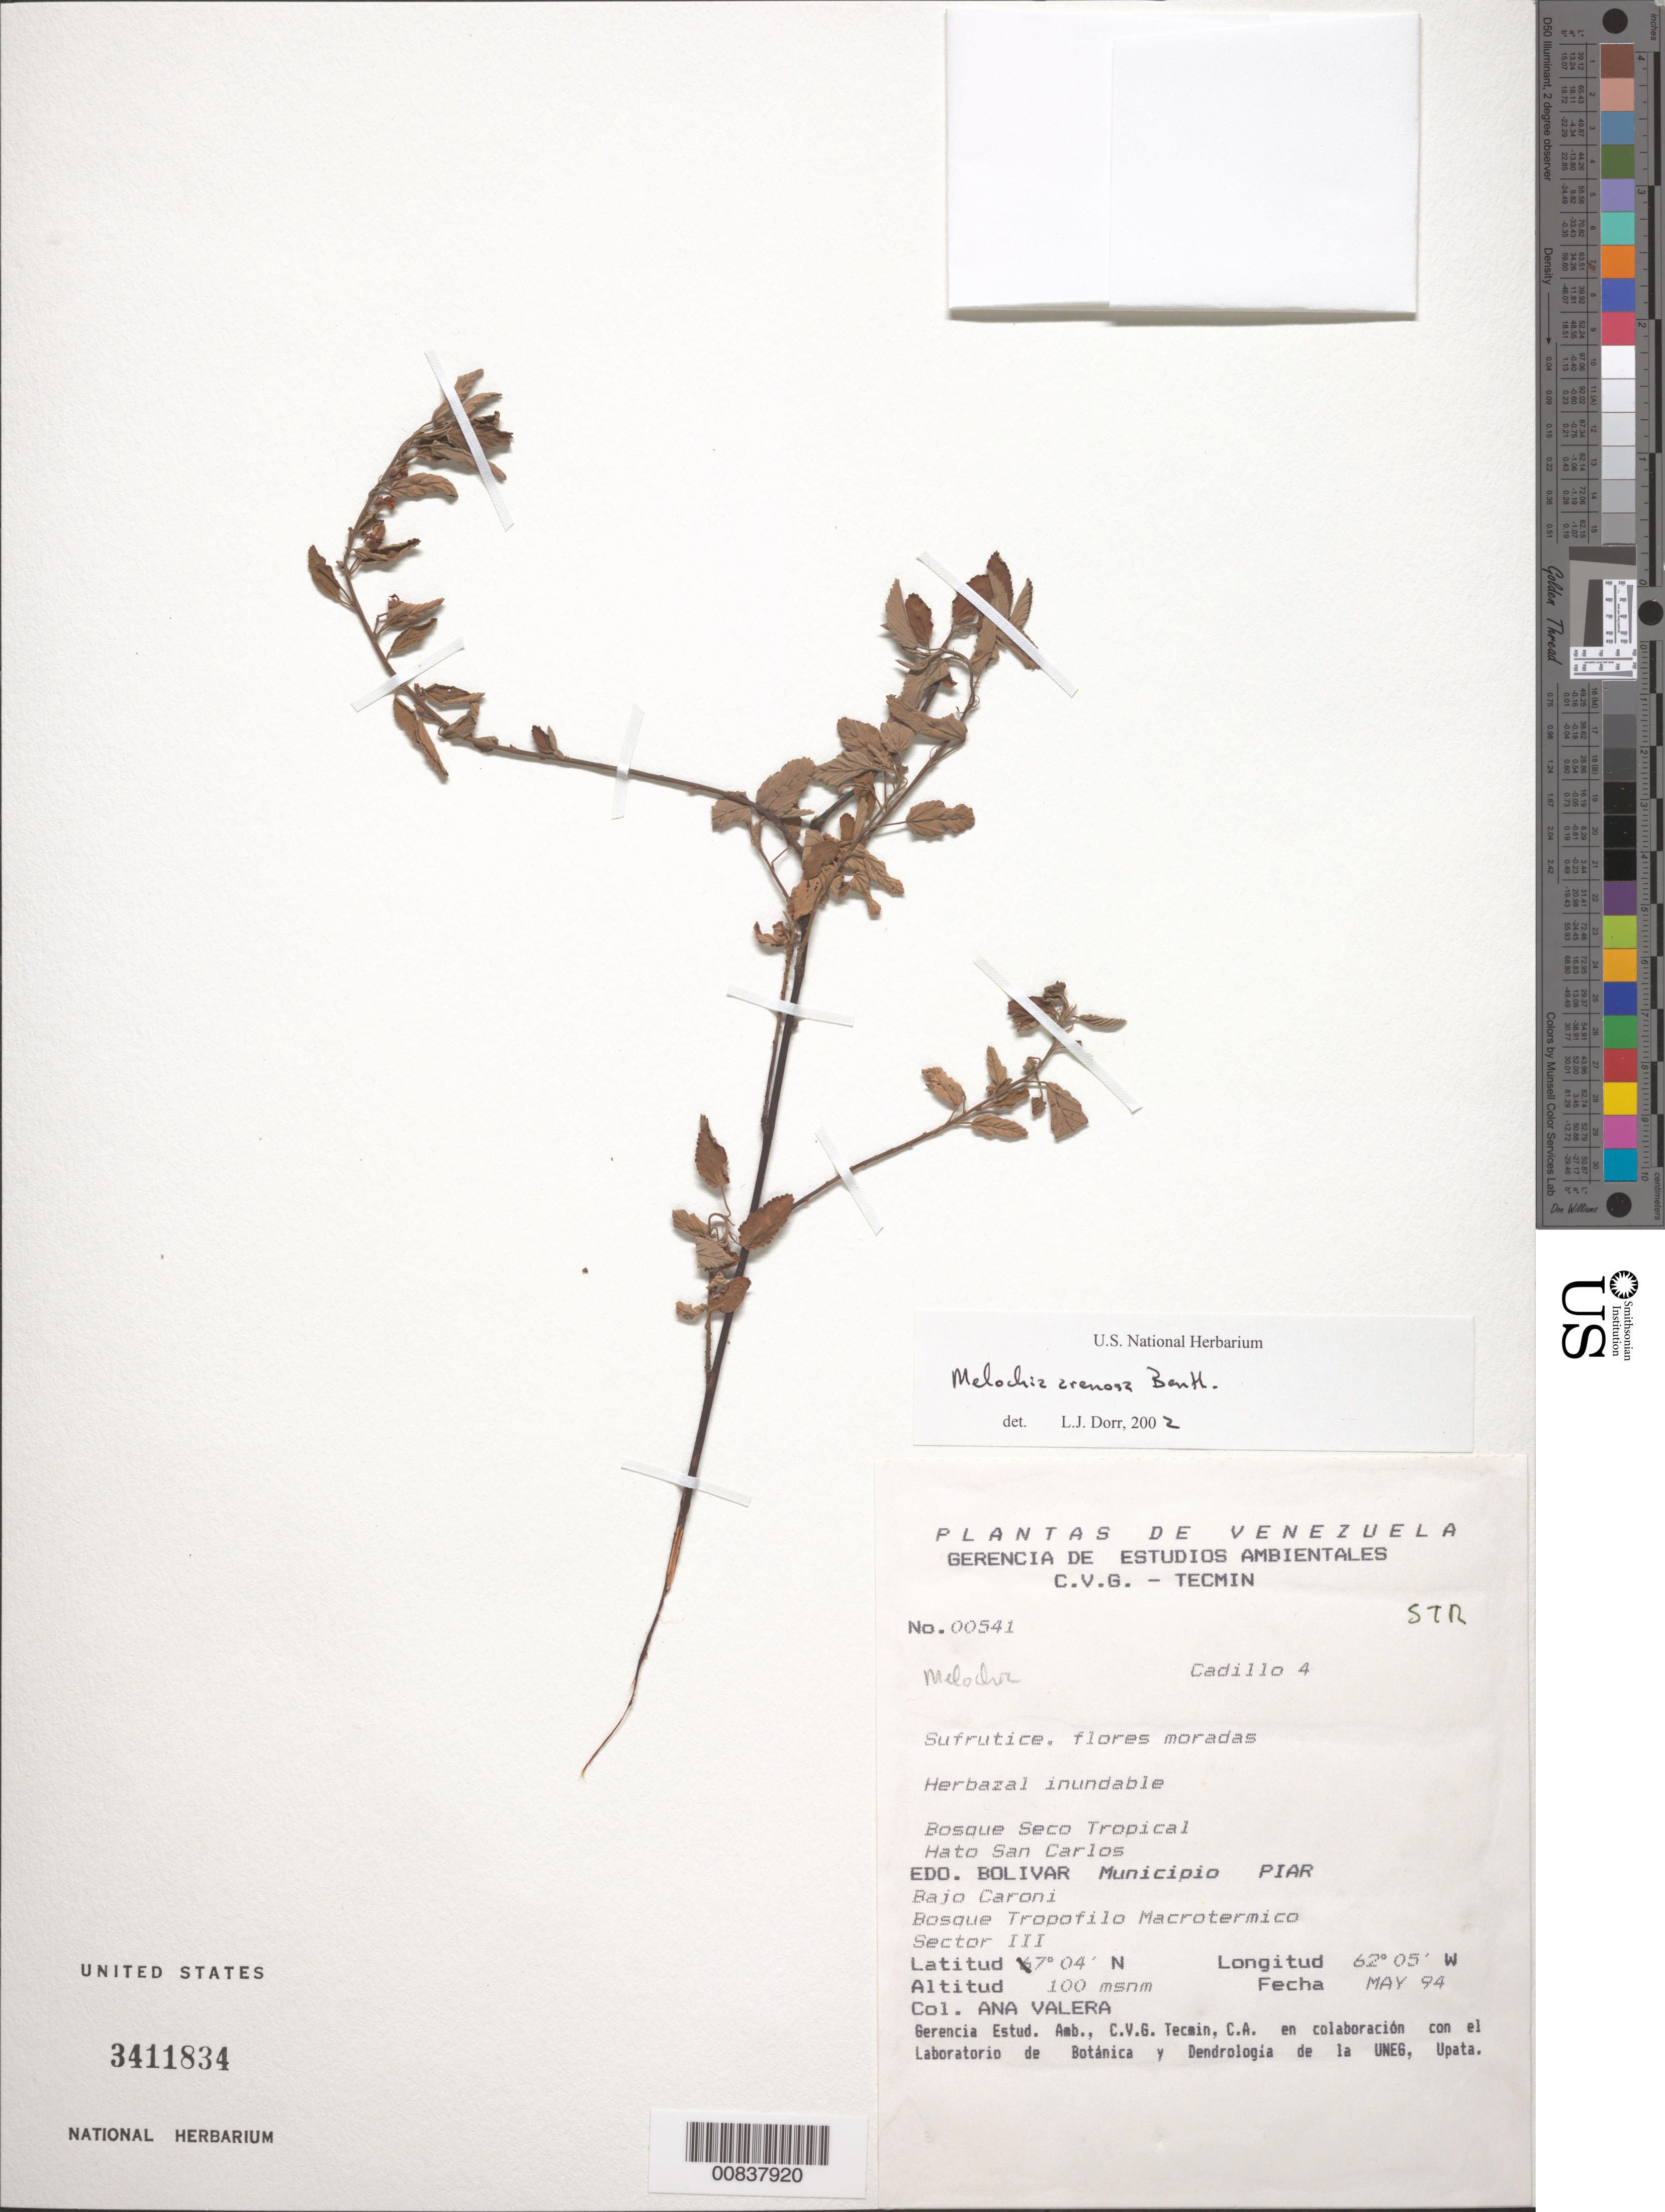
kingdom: Plantae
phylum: Tracheophyta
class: Magnoliopsida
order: Malvales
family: Malvaceae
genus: Melochia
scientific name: Melochia arenosa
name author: Benth.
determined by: Dorr, L. J., (BOT), Smithsonian Institution - National Museum of Natural History (UNITED STATES)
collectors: A. Valera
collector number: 541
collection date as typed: May-94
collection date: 1994-05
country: Venezuela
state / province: Bolívar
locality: Mun. Piar, Bajo Caroní; Hato San Carlos, Sector III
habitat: Bosque seco tropical; bosque tropofilo macrotermico; herbazal inundable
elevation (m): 100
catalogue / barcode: US 3411834